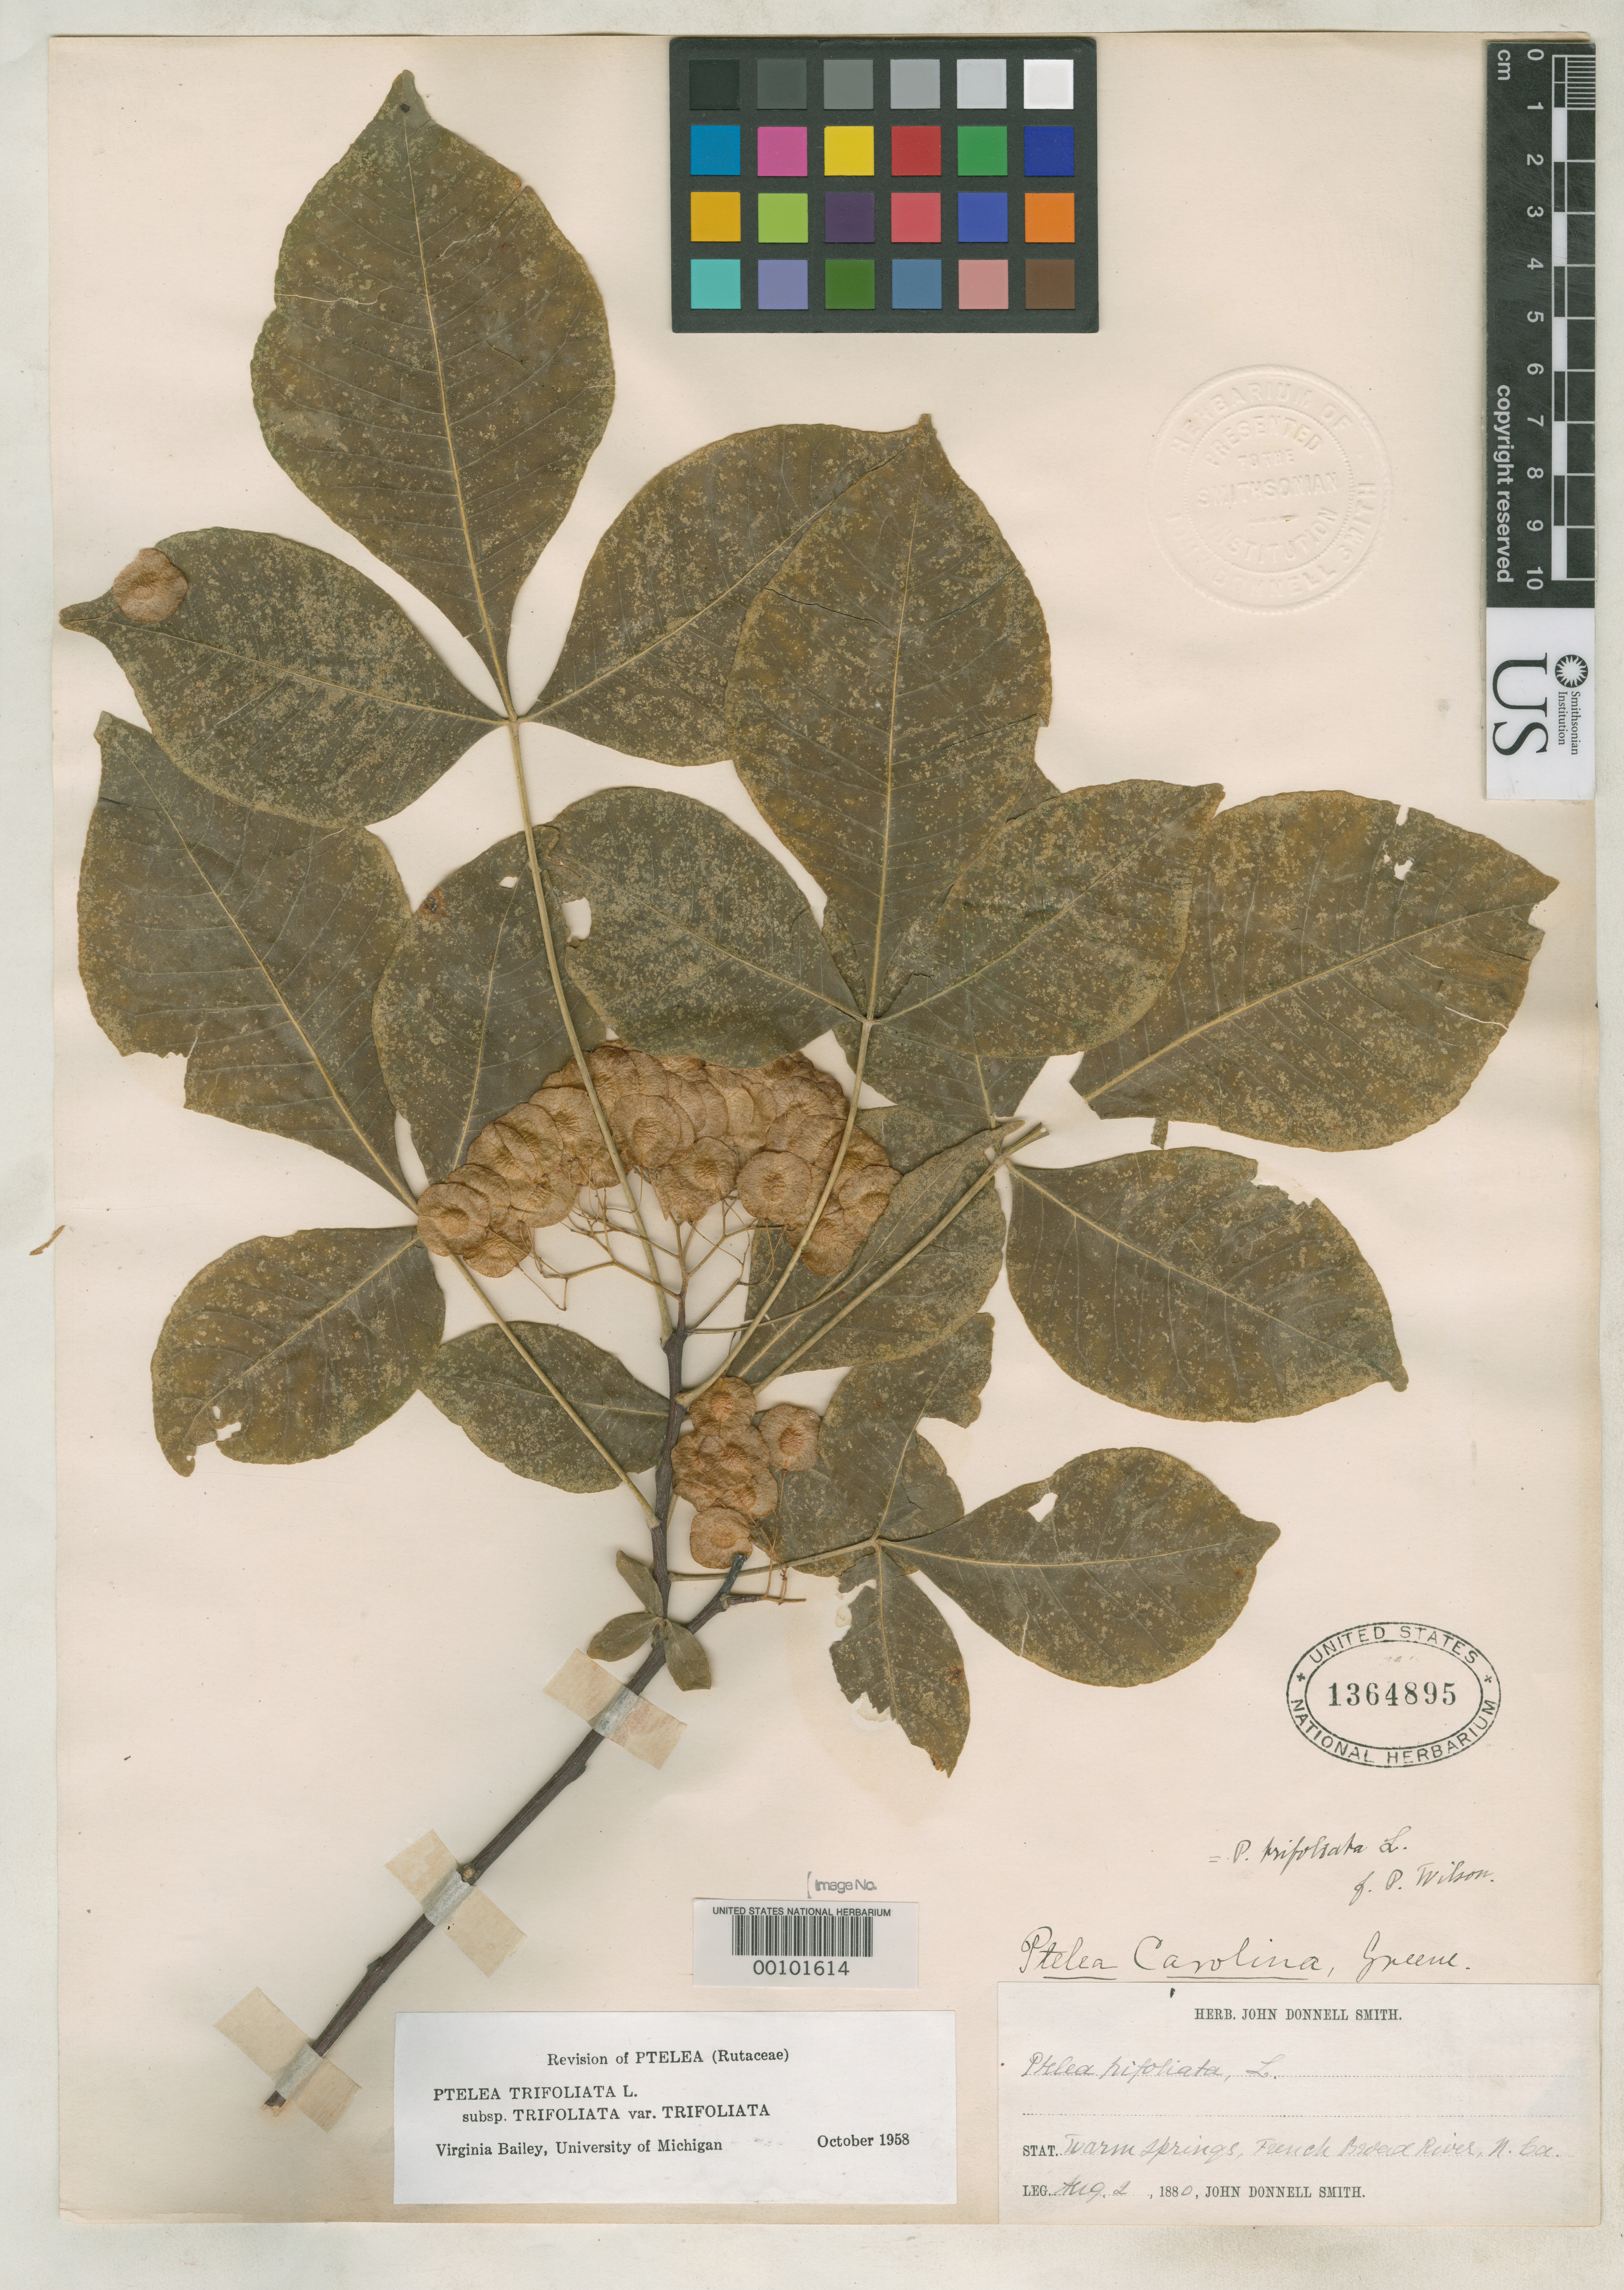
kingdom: Plantae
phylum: Tracheophyta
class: Magnoliopsida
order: Sapindales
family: Rutaceae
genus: Ptelea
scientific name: Ptelea carolina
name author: Greene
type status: Type Collection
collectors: J. Donnell Smith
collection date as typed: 02 Aug 1880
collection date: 1880-08-02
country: United States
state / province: North Carolina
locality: French Broad River.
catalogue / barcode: US 1364895